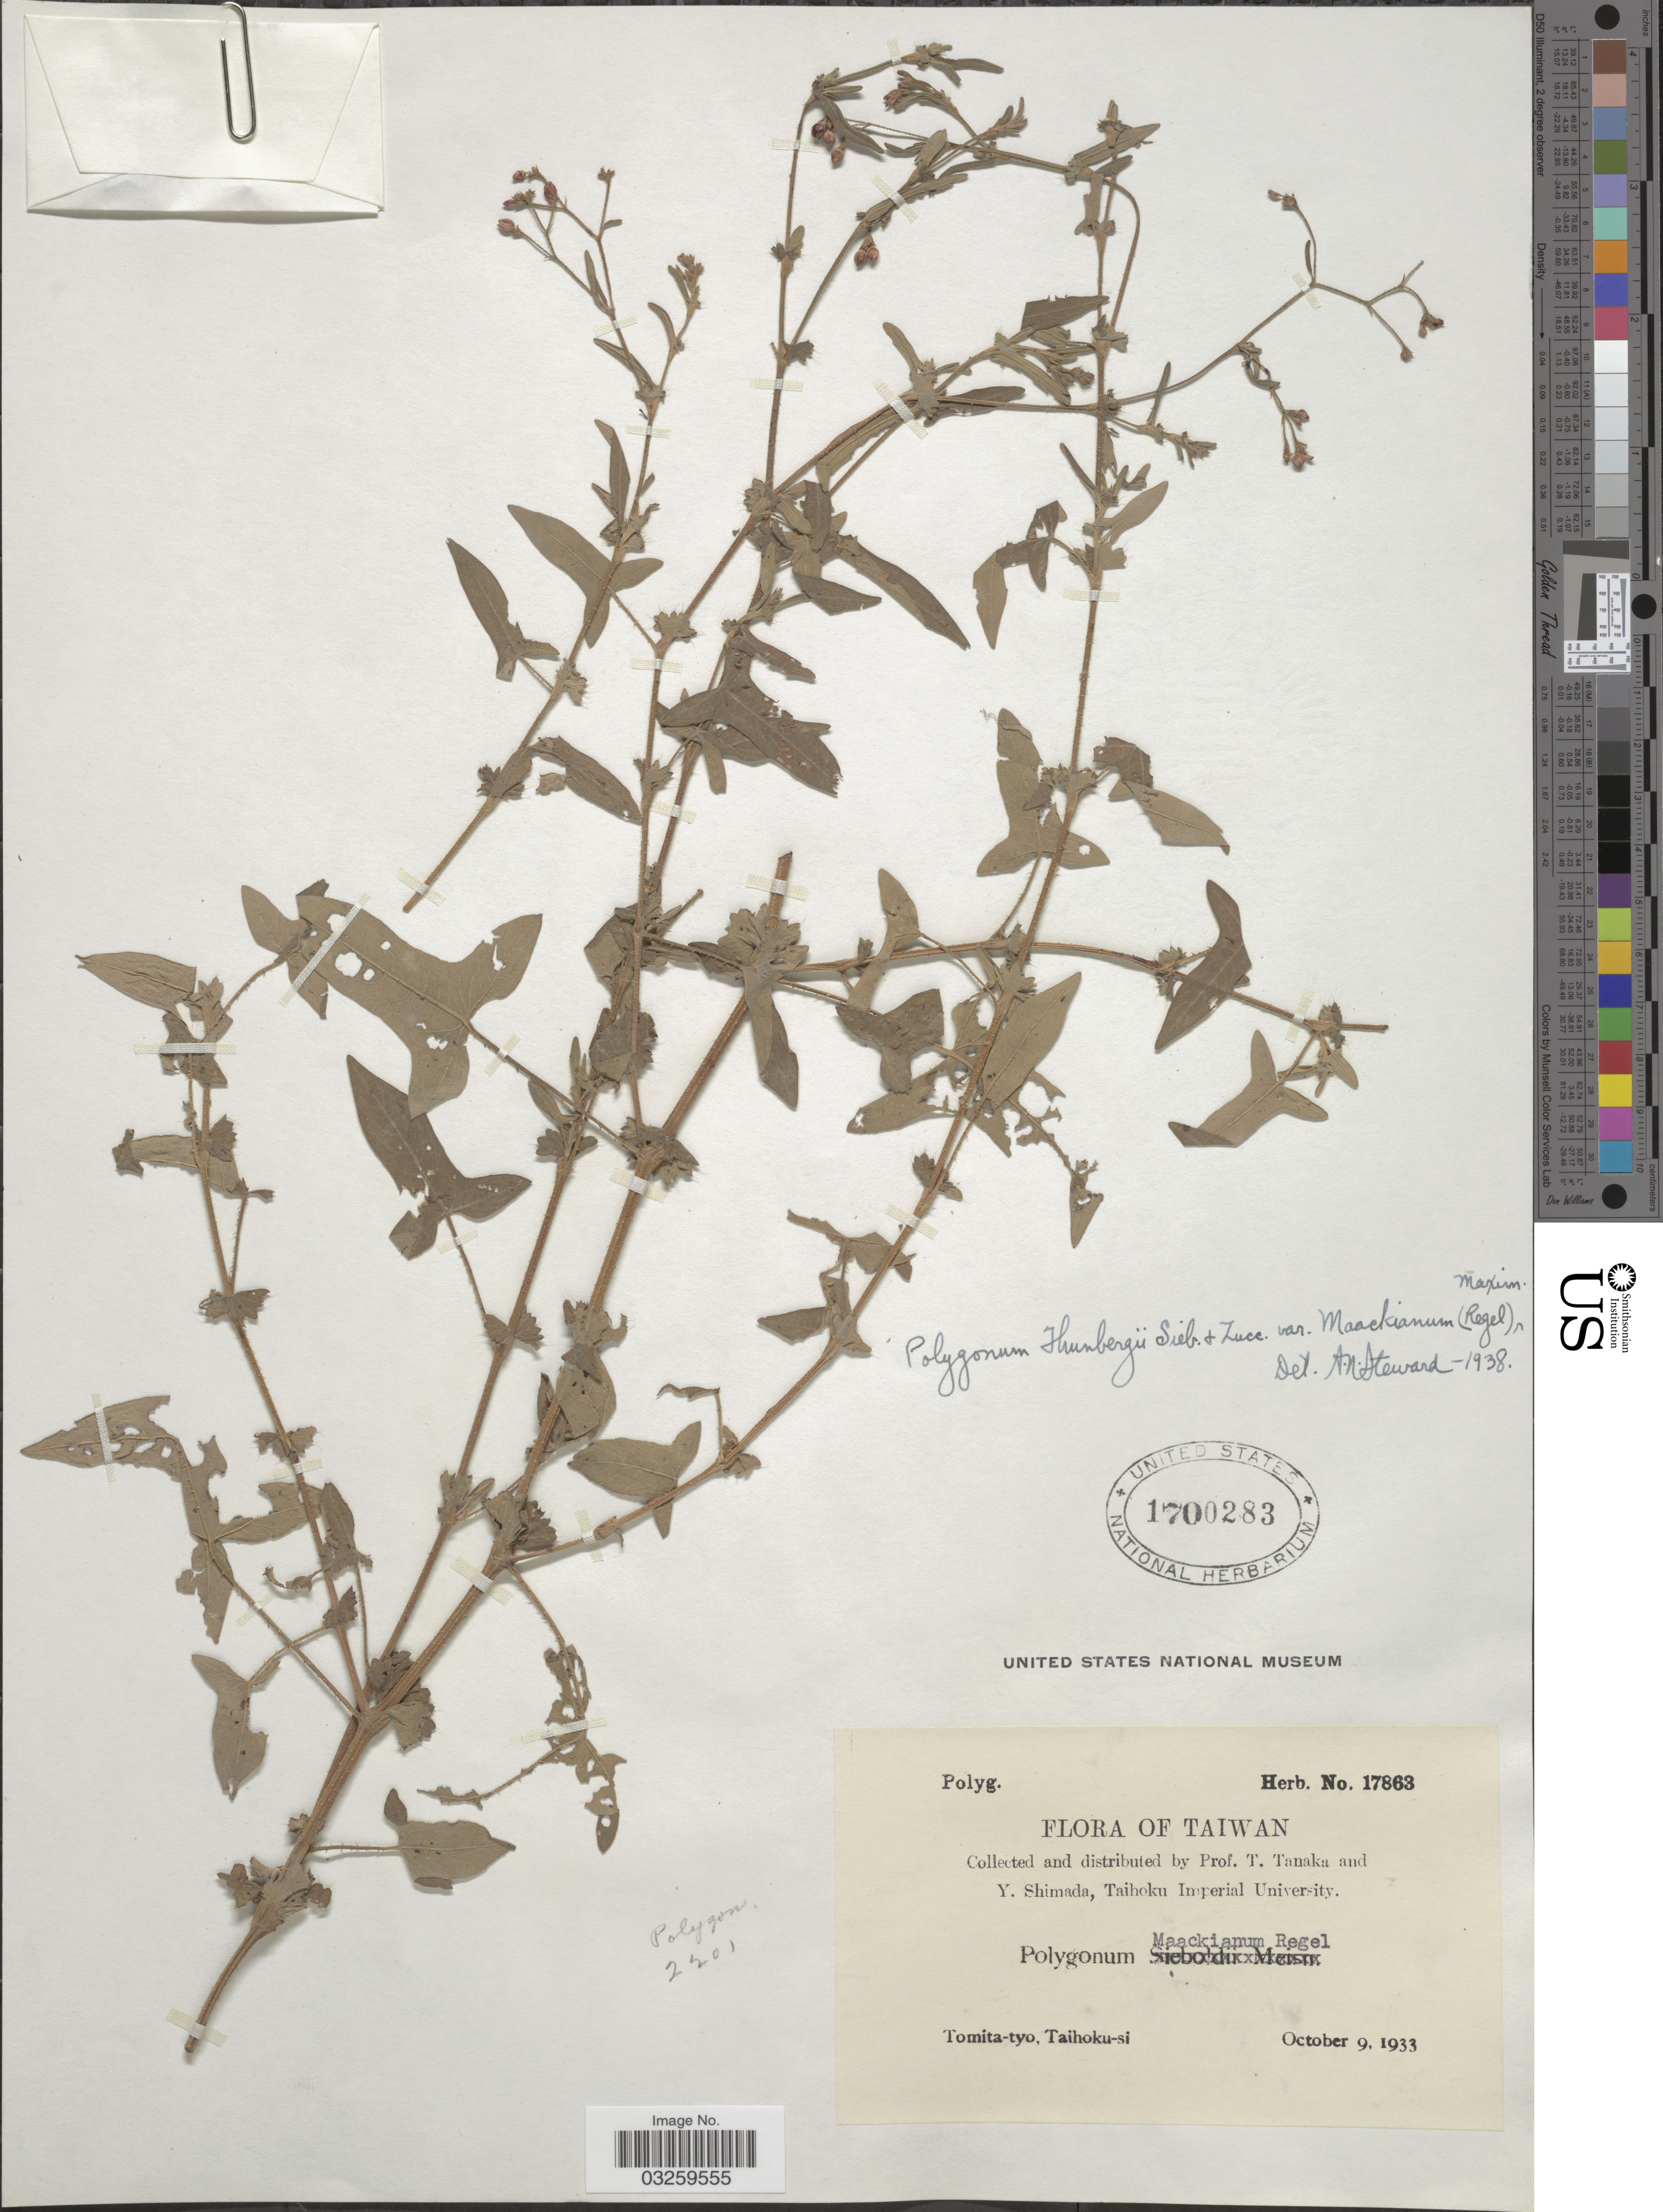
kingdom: Plantae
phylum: Tracheophyta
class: Magnoliopsida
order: Caryophyllales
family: Polygonaceae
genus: Persicaria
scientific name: Persicaria sp.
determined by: Atha, D. E.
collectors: T. Tanaka & Y. Shimada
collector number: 17863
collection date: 1933-10-09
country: Taiwan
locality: Tomita-tyo, Taihoku-si.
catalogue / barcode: US 1700283